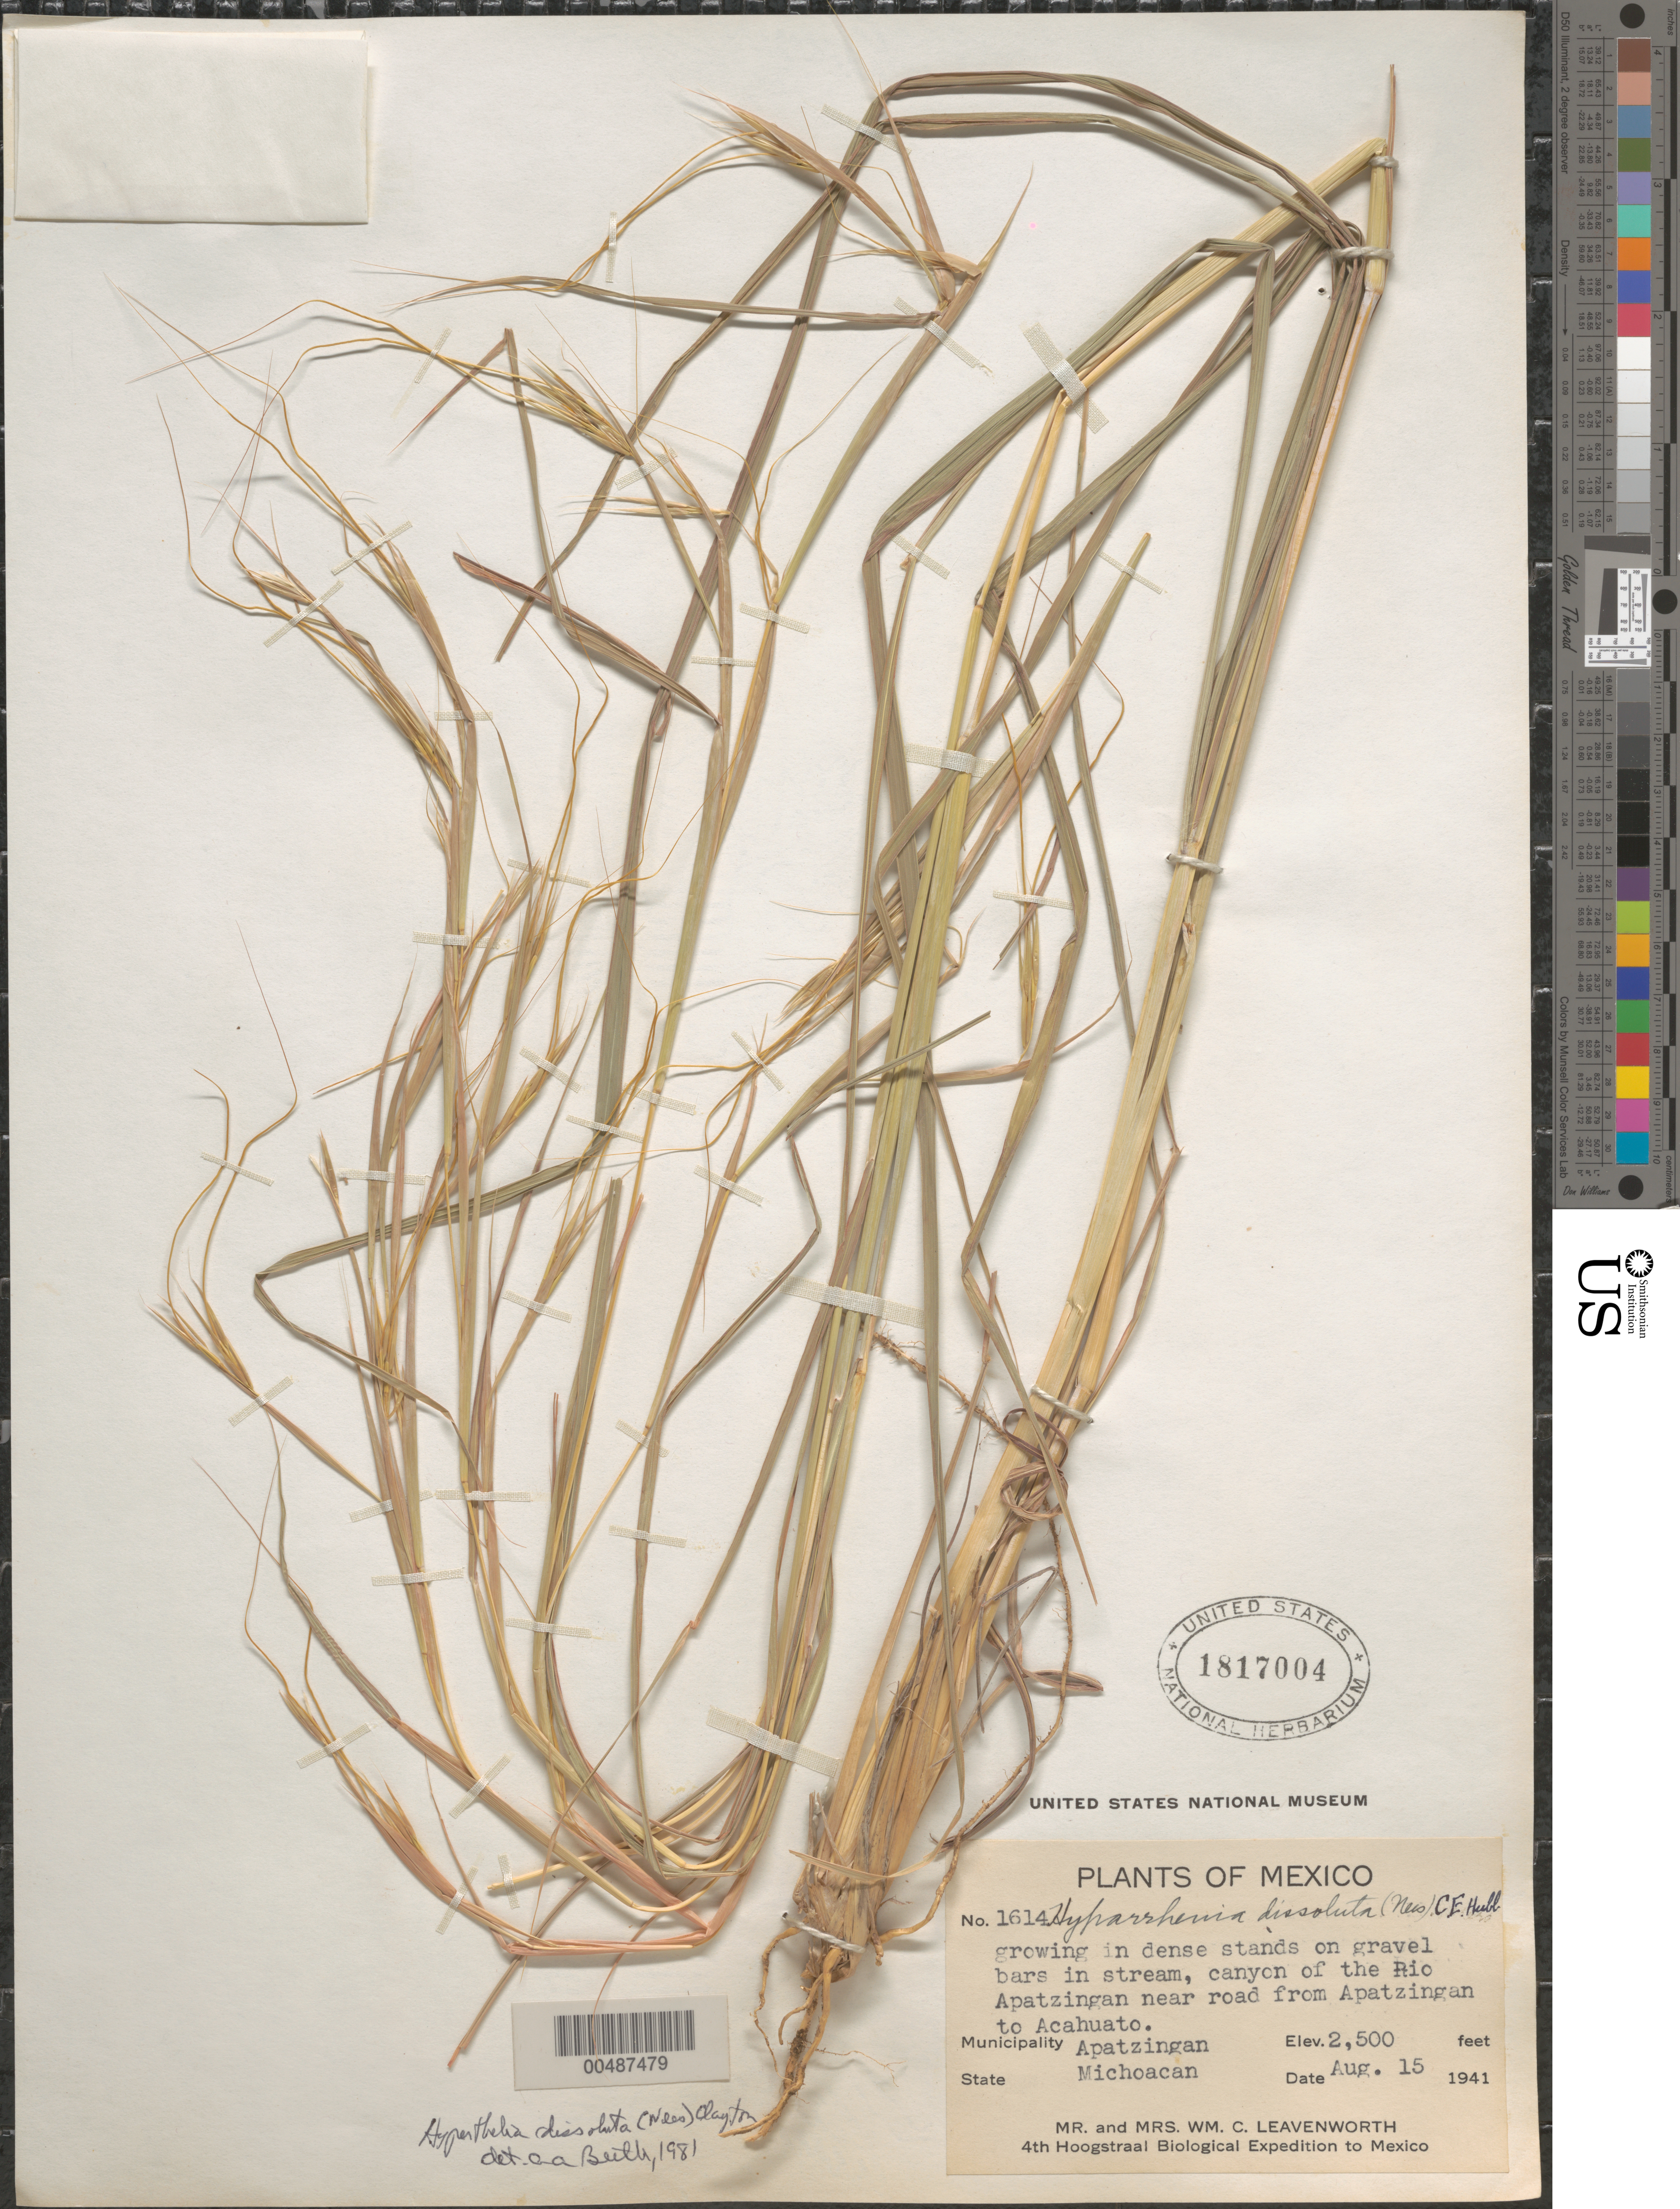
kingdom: Plantae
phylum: Tracheophyta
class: Liliopsida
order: Poales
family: Poaceae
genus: Hyperthelia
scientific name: Hyperthelia dissoluta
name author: (Nees ex Steud.) Clayton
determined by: Beetle, Alan A.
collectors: W. C. Leavenworth & Leavenworth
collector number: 1614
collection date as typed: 15 Aug 1941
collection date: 1941-08-15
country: Mexico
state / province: Michoacán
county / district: Apatzingán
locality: Canyon of the Rio Apatzingan near rd from Apatzingan to Acahuato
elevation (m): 762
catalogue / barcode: US 1817004